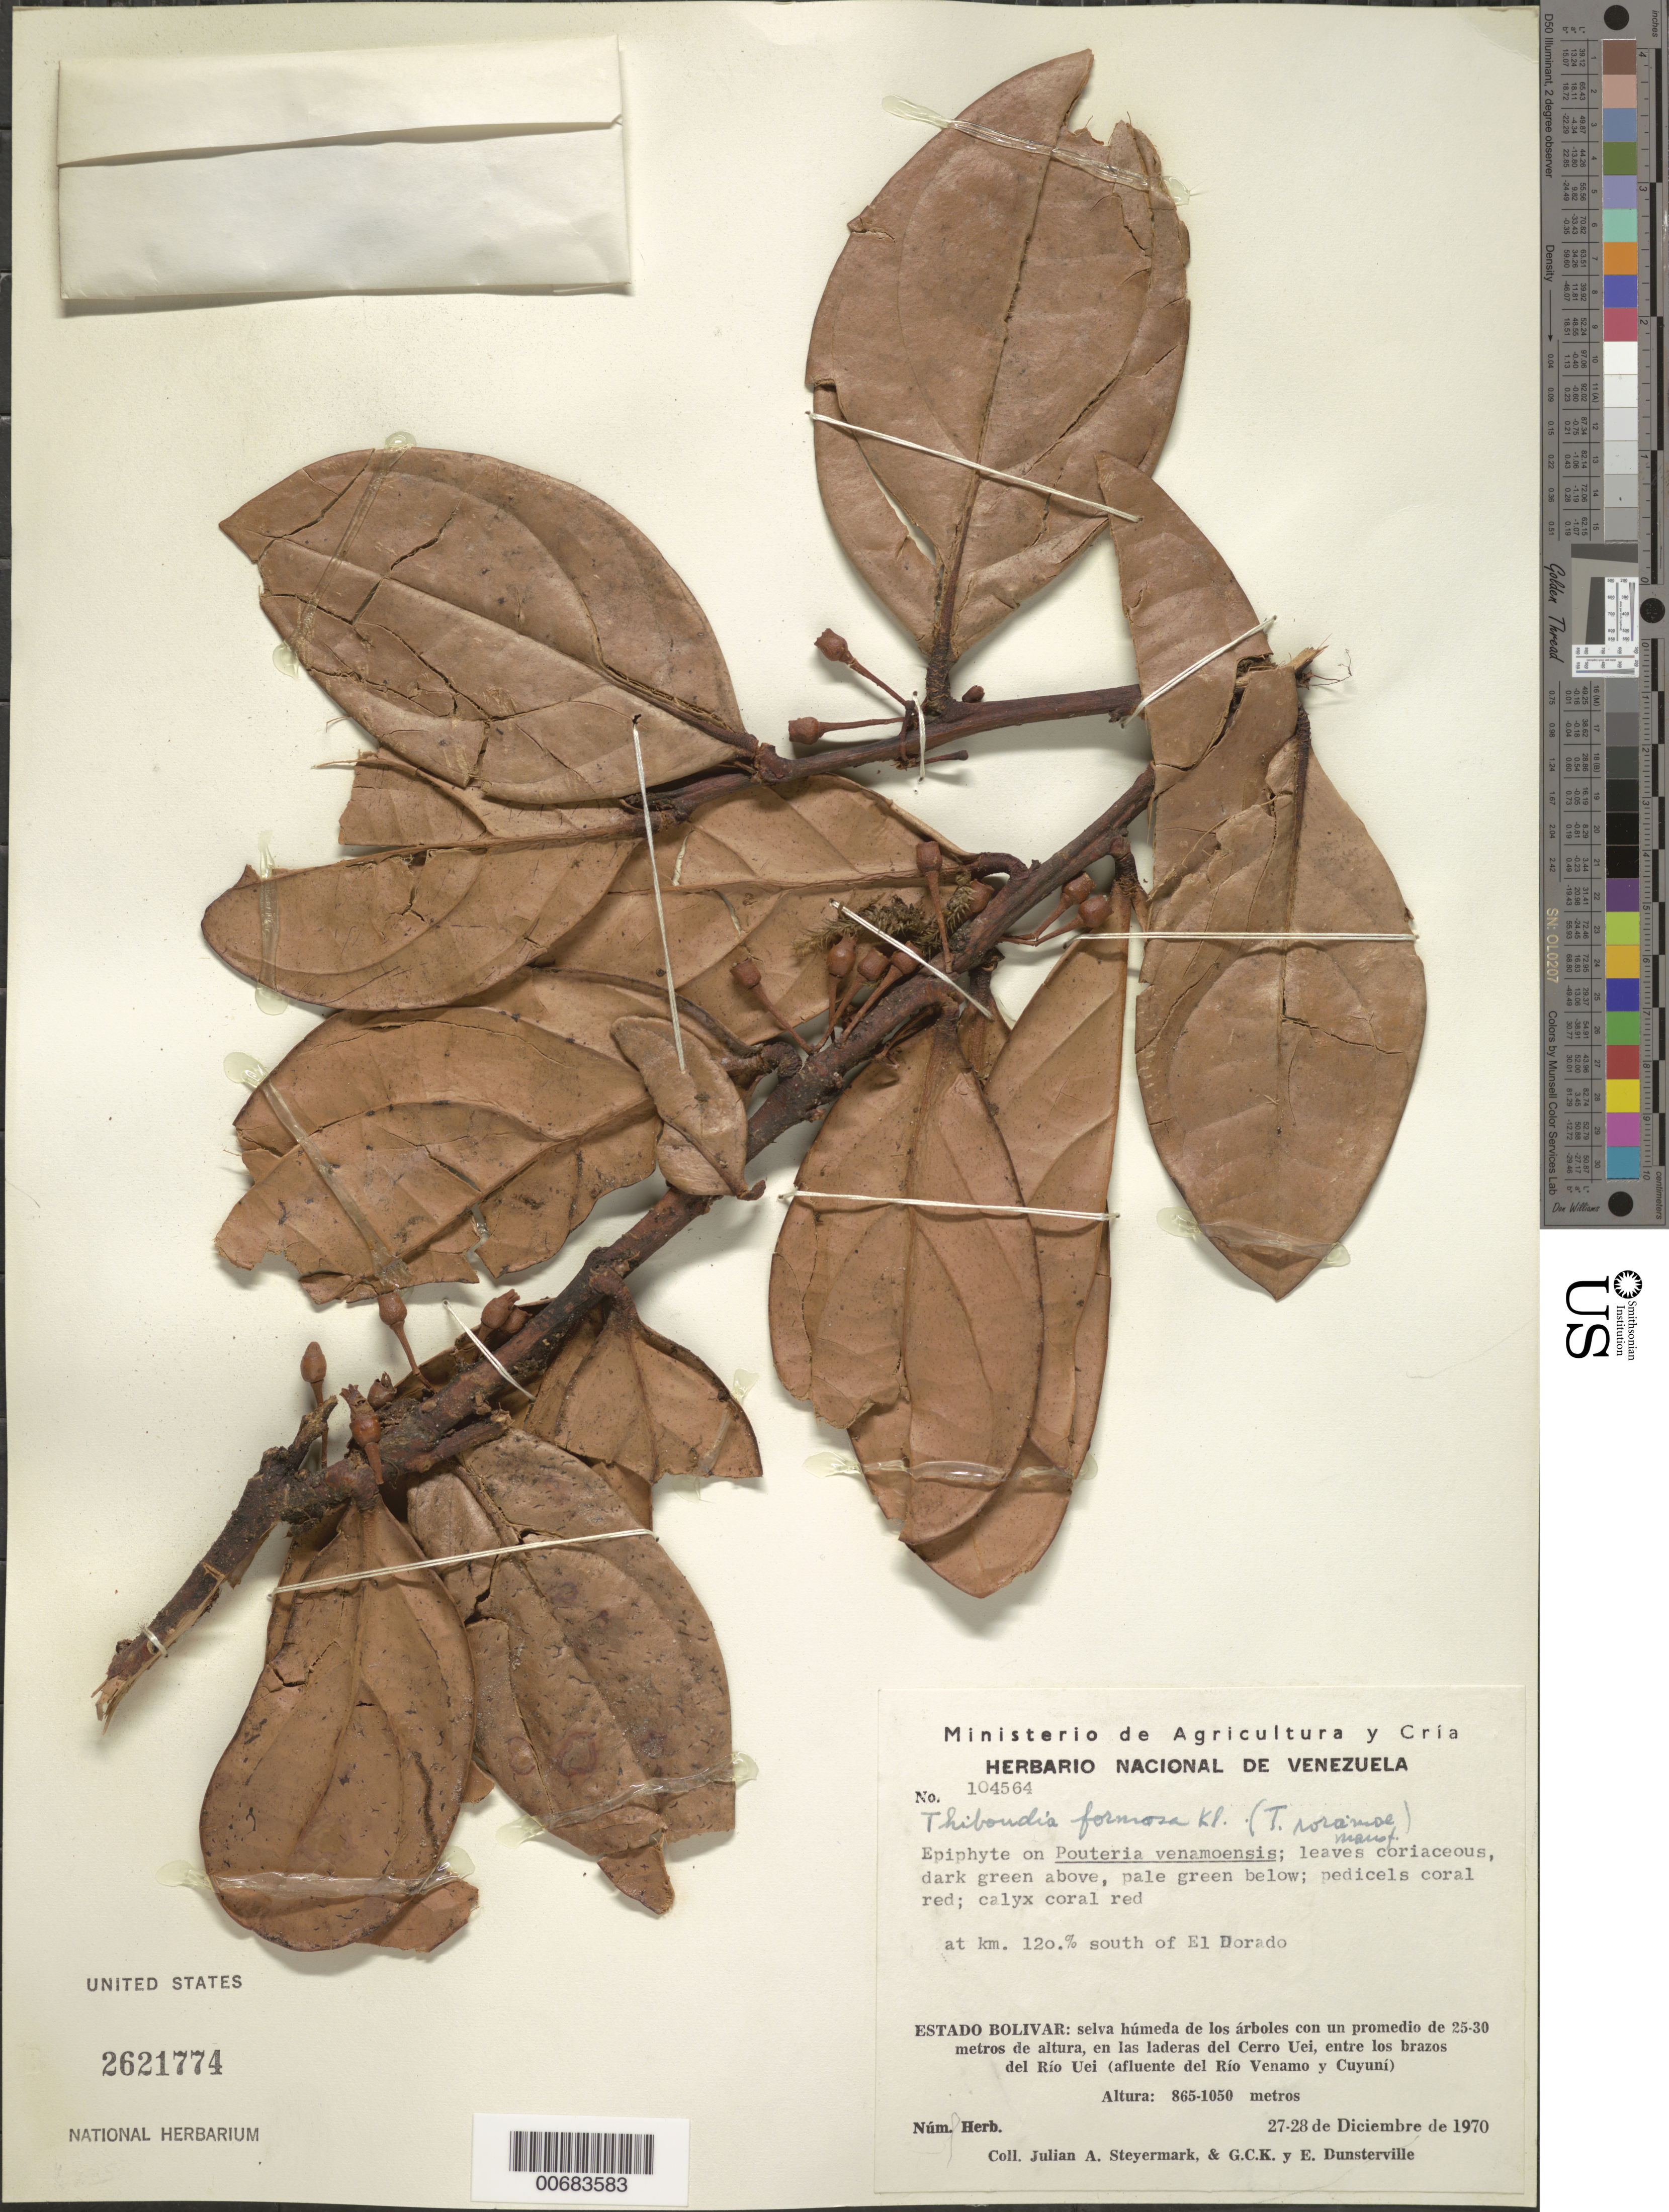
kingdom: Plantae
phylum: Tracheophyta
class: Magnoliopsida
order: Ericales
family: Ericaceae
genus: Thibaudia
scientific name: Thibaudia formosa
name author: (Klotzsch) Hoerold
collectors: J. Steyermark, G. C. K. Dunsterville & E. Dunsterville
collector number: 104564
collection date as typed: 27-Dec-70 to 28-Dec-70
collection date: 1970-12-27/1970-12-28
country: Venezuela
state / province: Bolívar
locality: Cerro Uei, Río Uei (affl. del Río Venamo y Cuyuni), km 120 S de El Dorado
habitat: On Pouteria venamoensis; selva húmeda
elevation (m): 865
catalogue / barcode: US 2621774